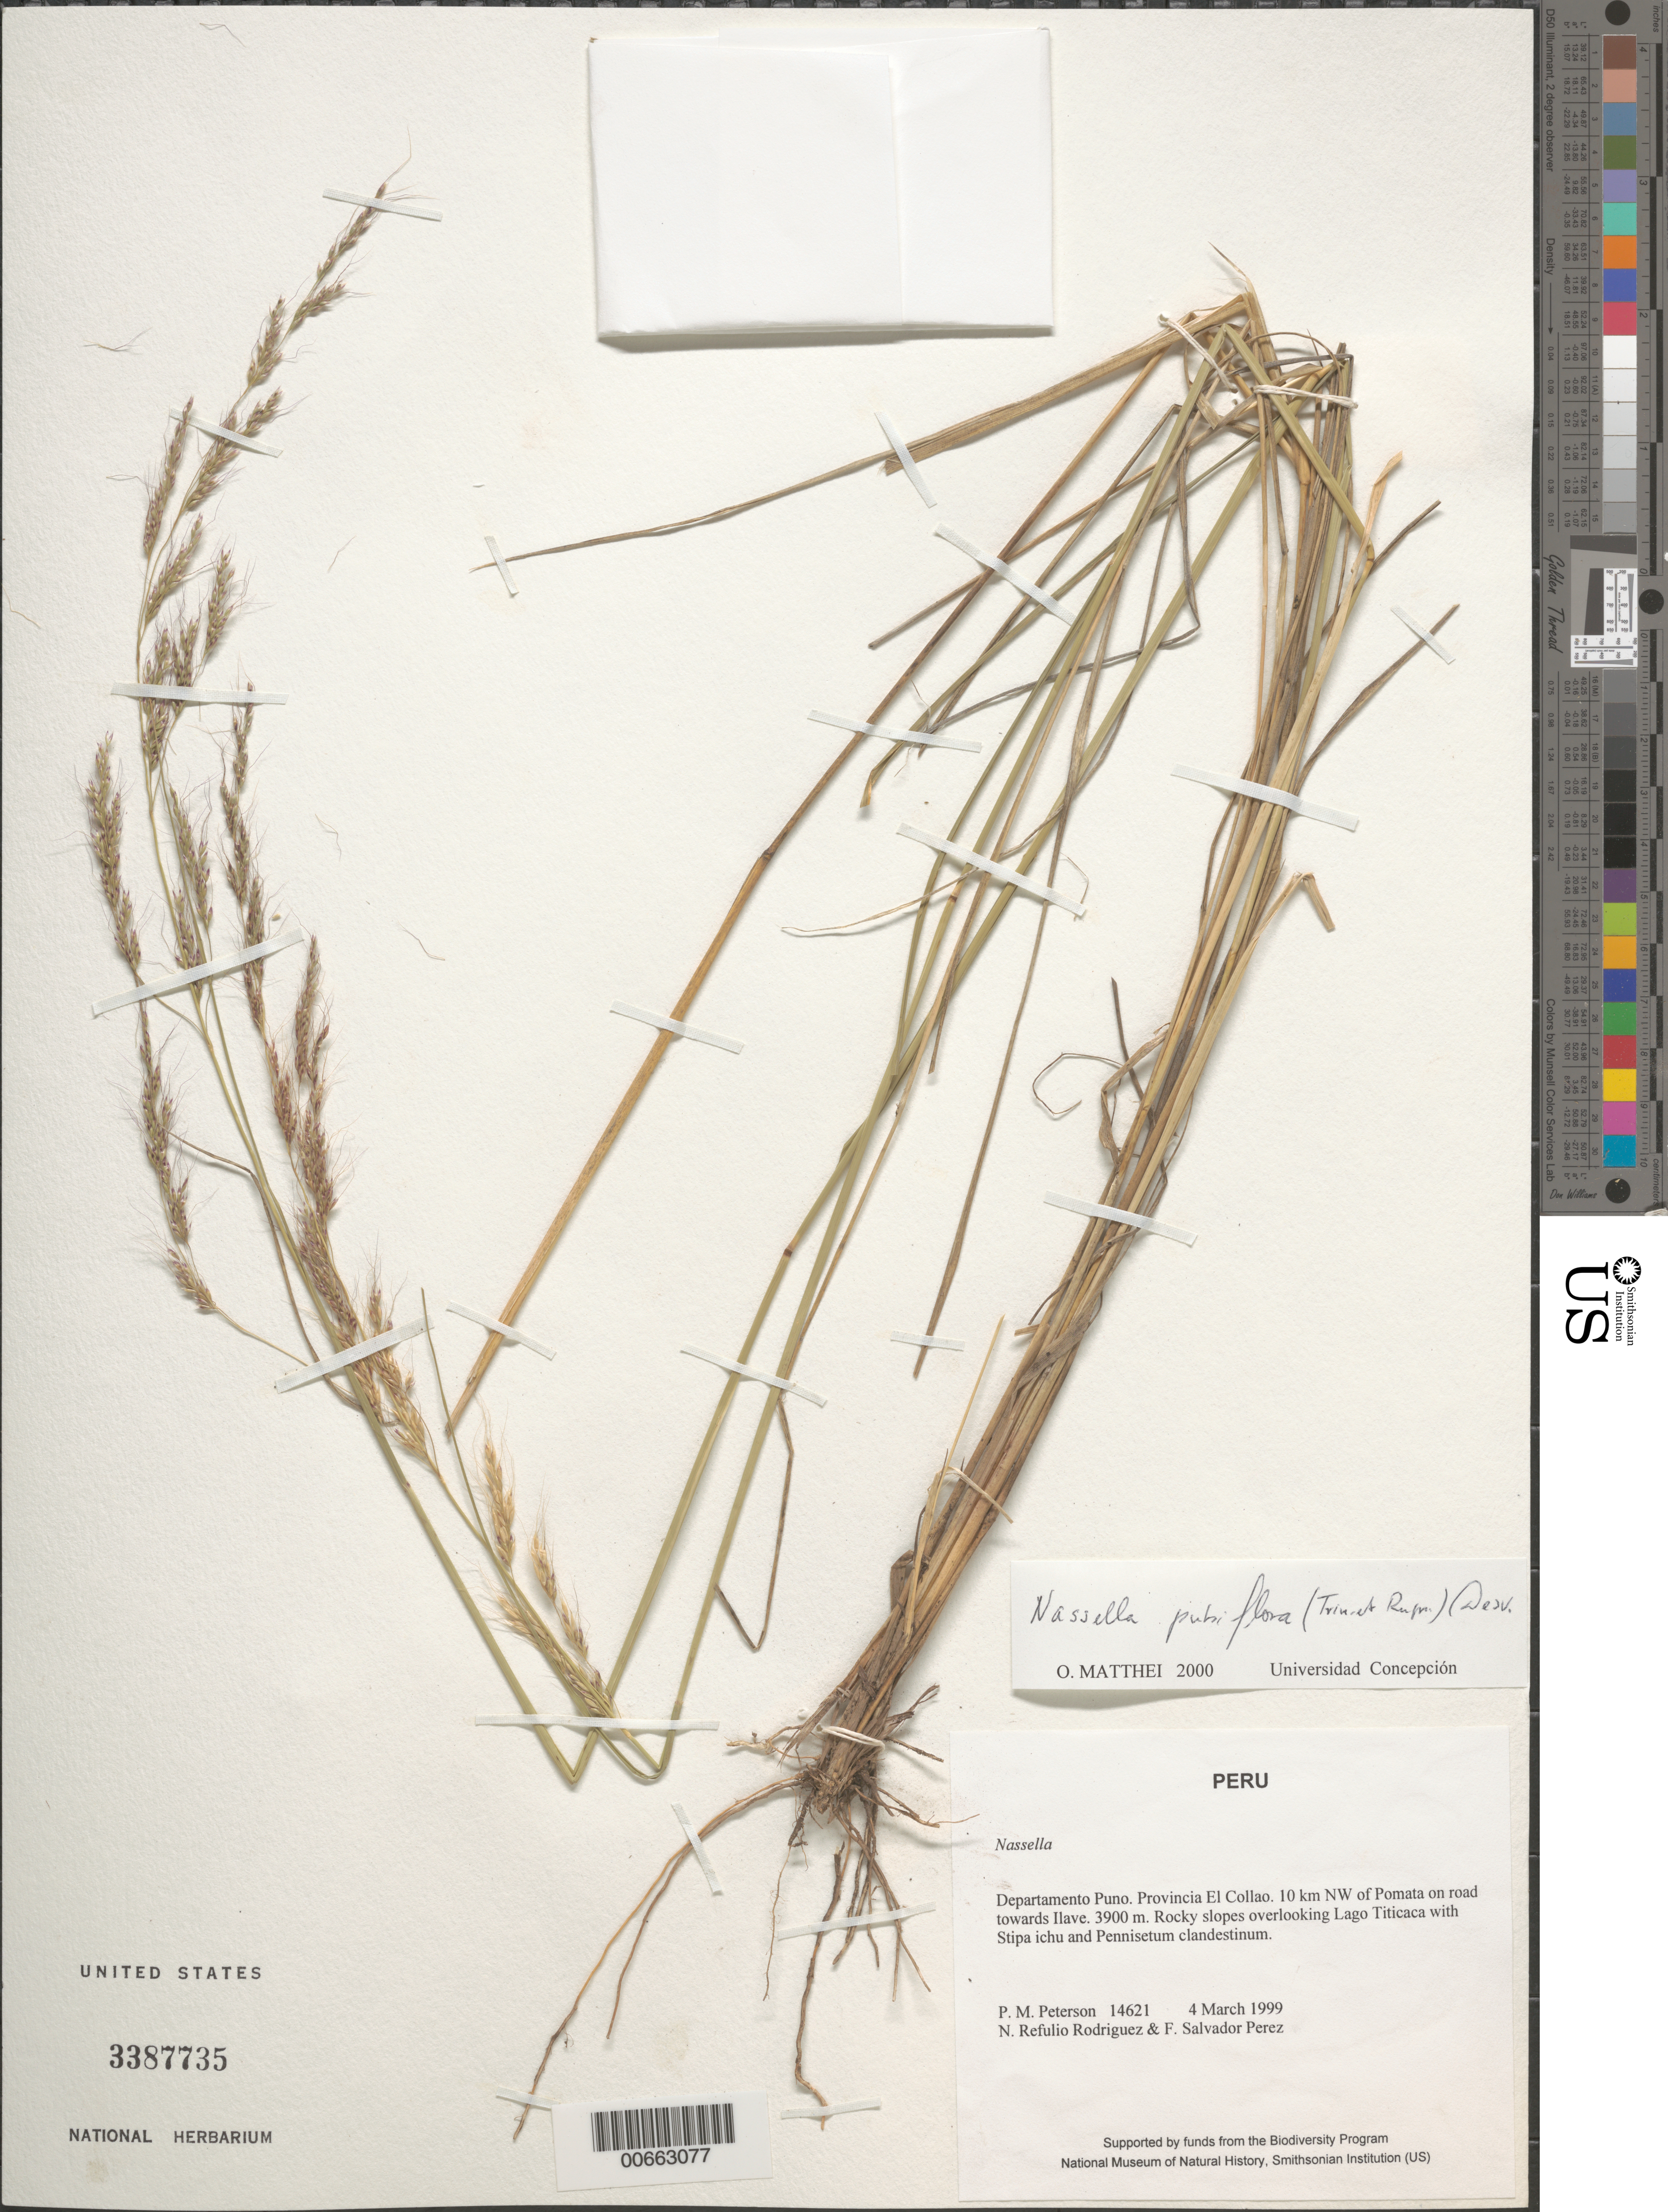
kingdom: Plantae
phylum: Tracheophyta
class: Liliopsida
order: Poales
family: Poaceae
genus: Nassella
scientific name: Nassella pubiflora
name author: (Trin. & Rupr.) É. Desv.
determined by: Matthei, O. R.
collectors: P. M. Peterson, N. Refulio-Rodríguez & F. Salvador Perez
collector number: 14621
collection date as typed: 04 Mar 1999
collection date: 1999-03-04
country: Peru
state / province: Puno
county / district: El Collao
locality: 10 km NW of Pomata on road towards Ilave.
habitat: Rocky slopes overlooking Lago Titicaca with Stipa ichu and Pennisetum clandestinum.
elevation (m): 3900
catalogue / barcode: US 3387735